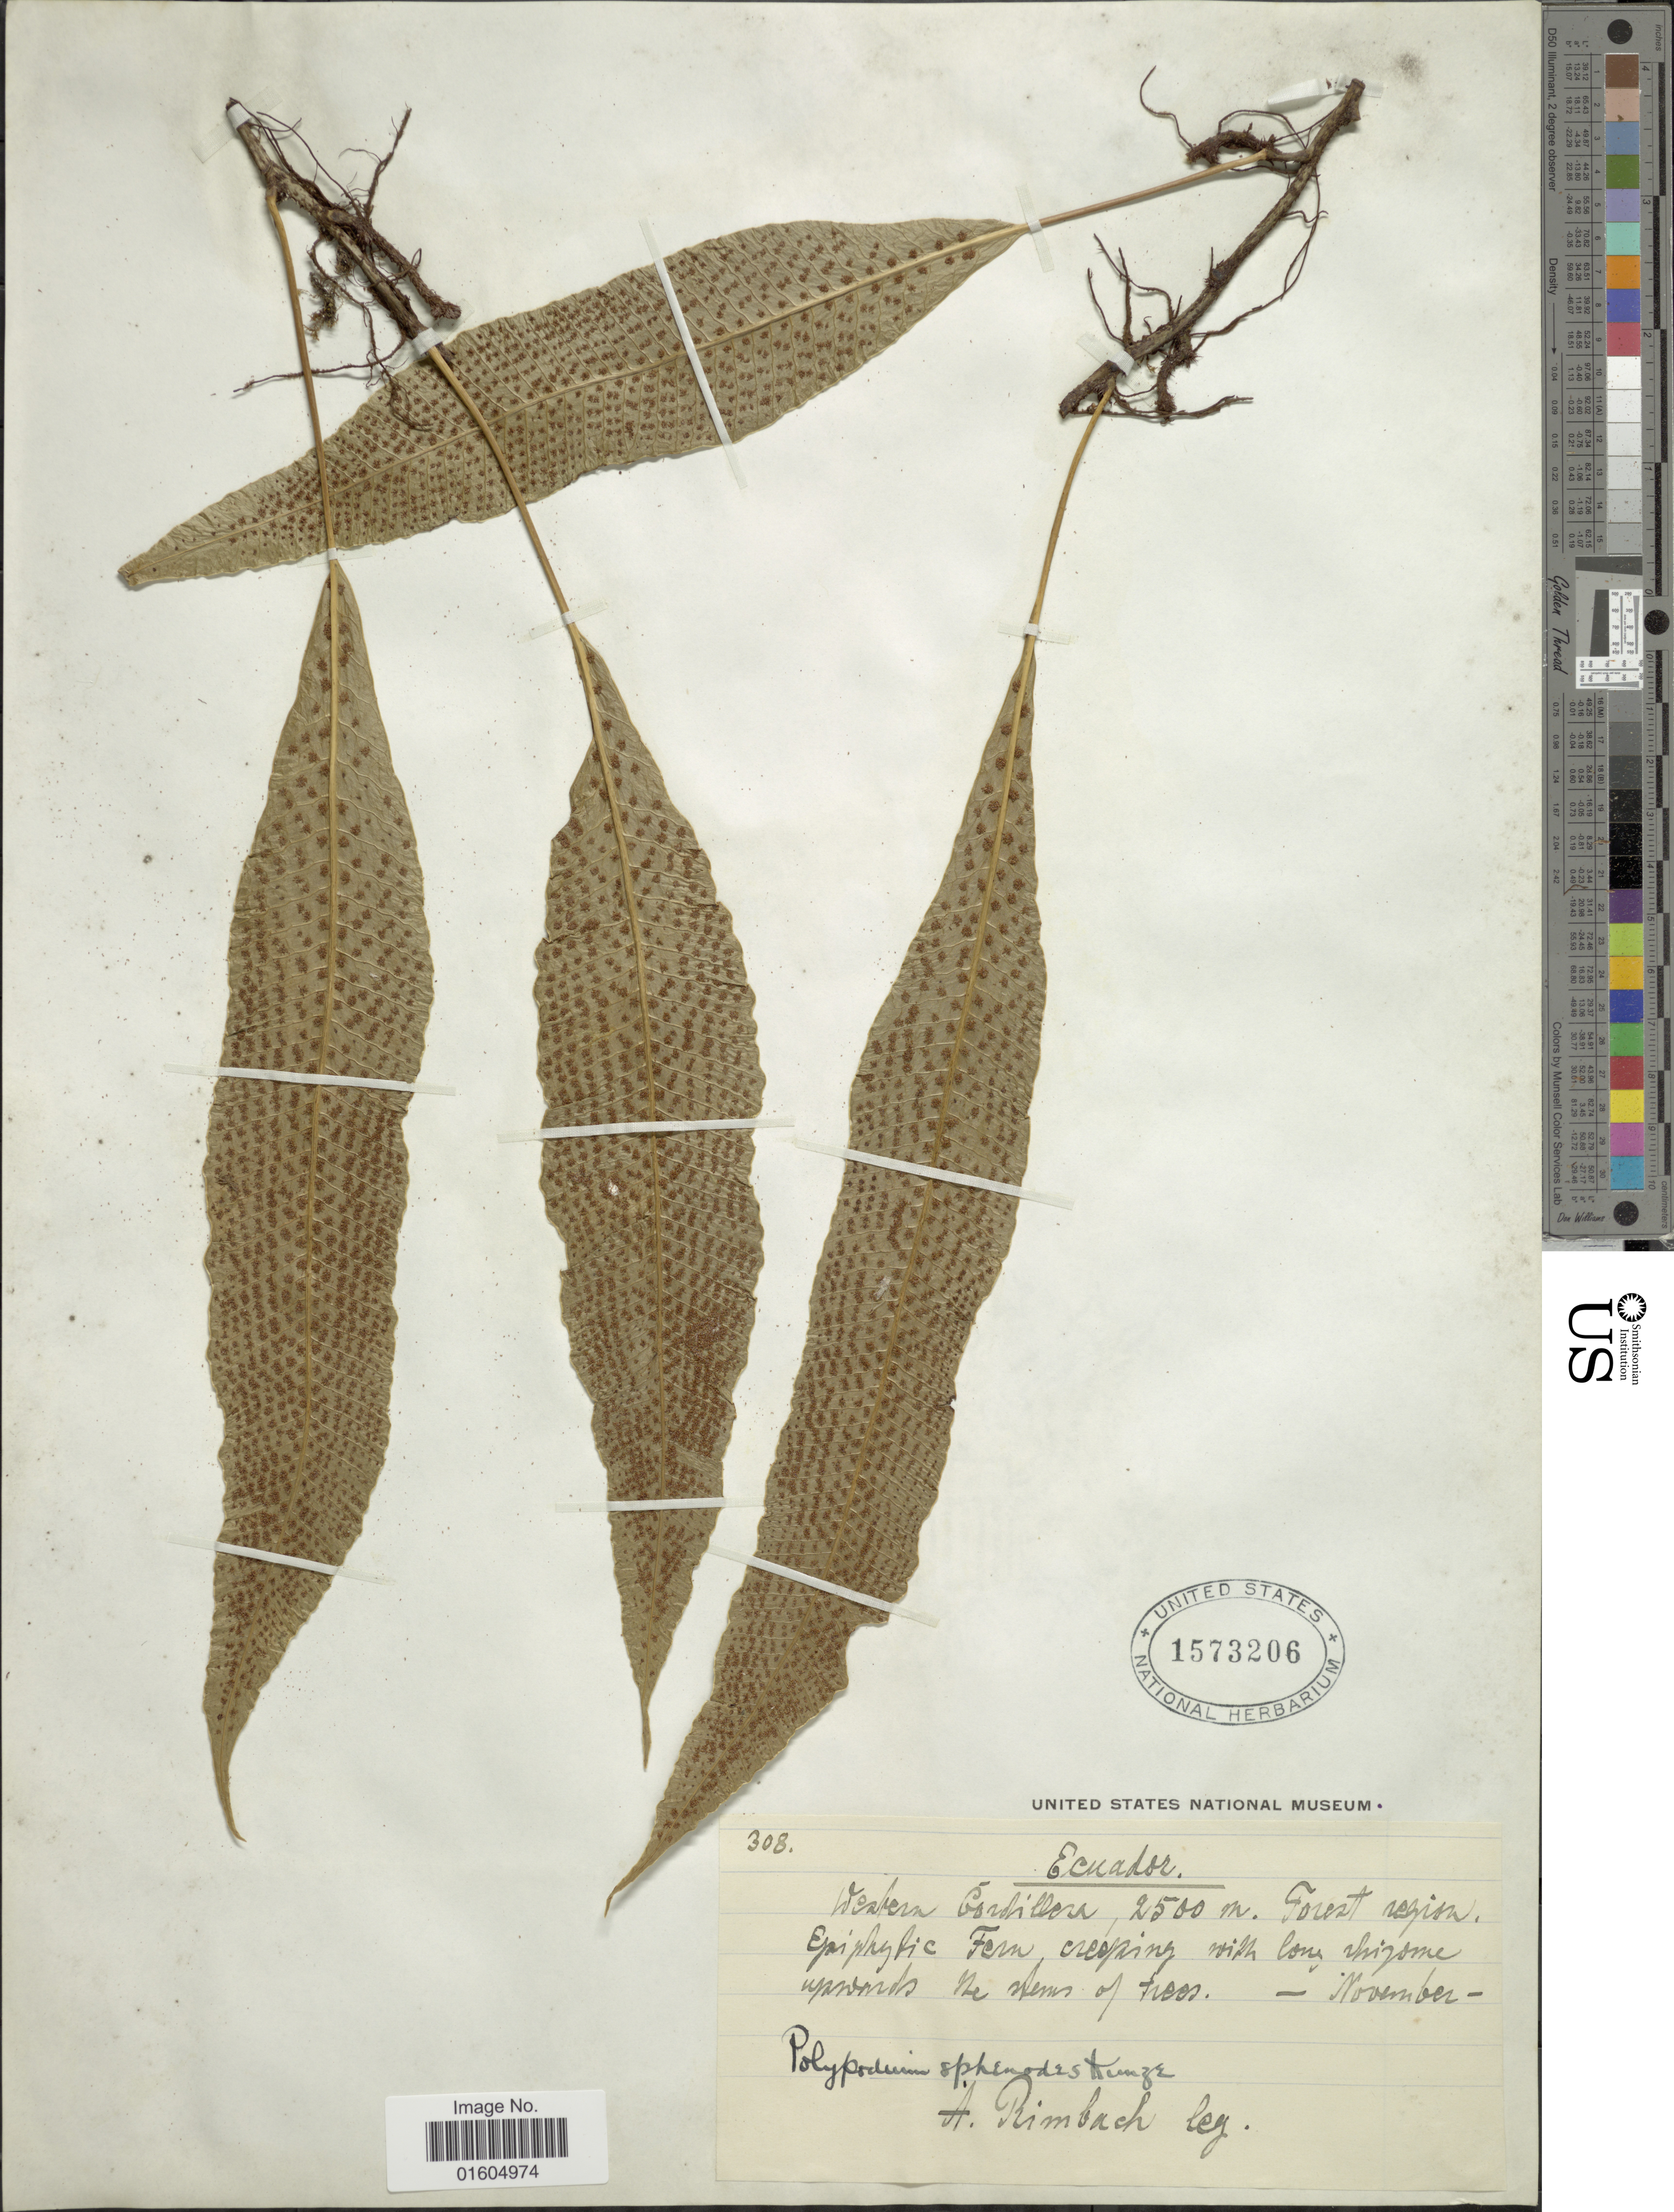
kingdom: Plantae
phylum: Tracheophyta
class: Polypodiopsida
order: Polypodiales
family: Polypodiaceae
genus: Campyloneurum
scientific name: Campyloneurum sphenodes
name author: (Kunze ex Klotzsch) Fée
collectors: A. Rimbach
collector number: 308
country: Ecuador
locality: Ecuador. Western Cordillera, Forest region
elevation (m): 2500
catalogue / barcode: US 1573206